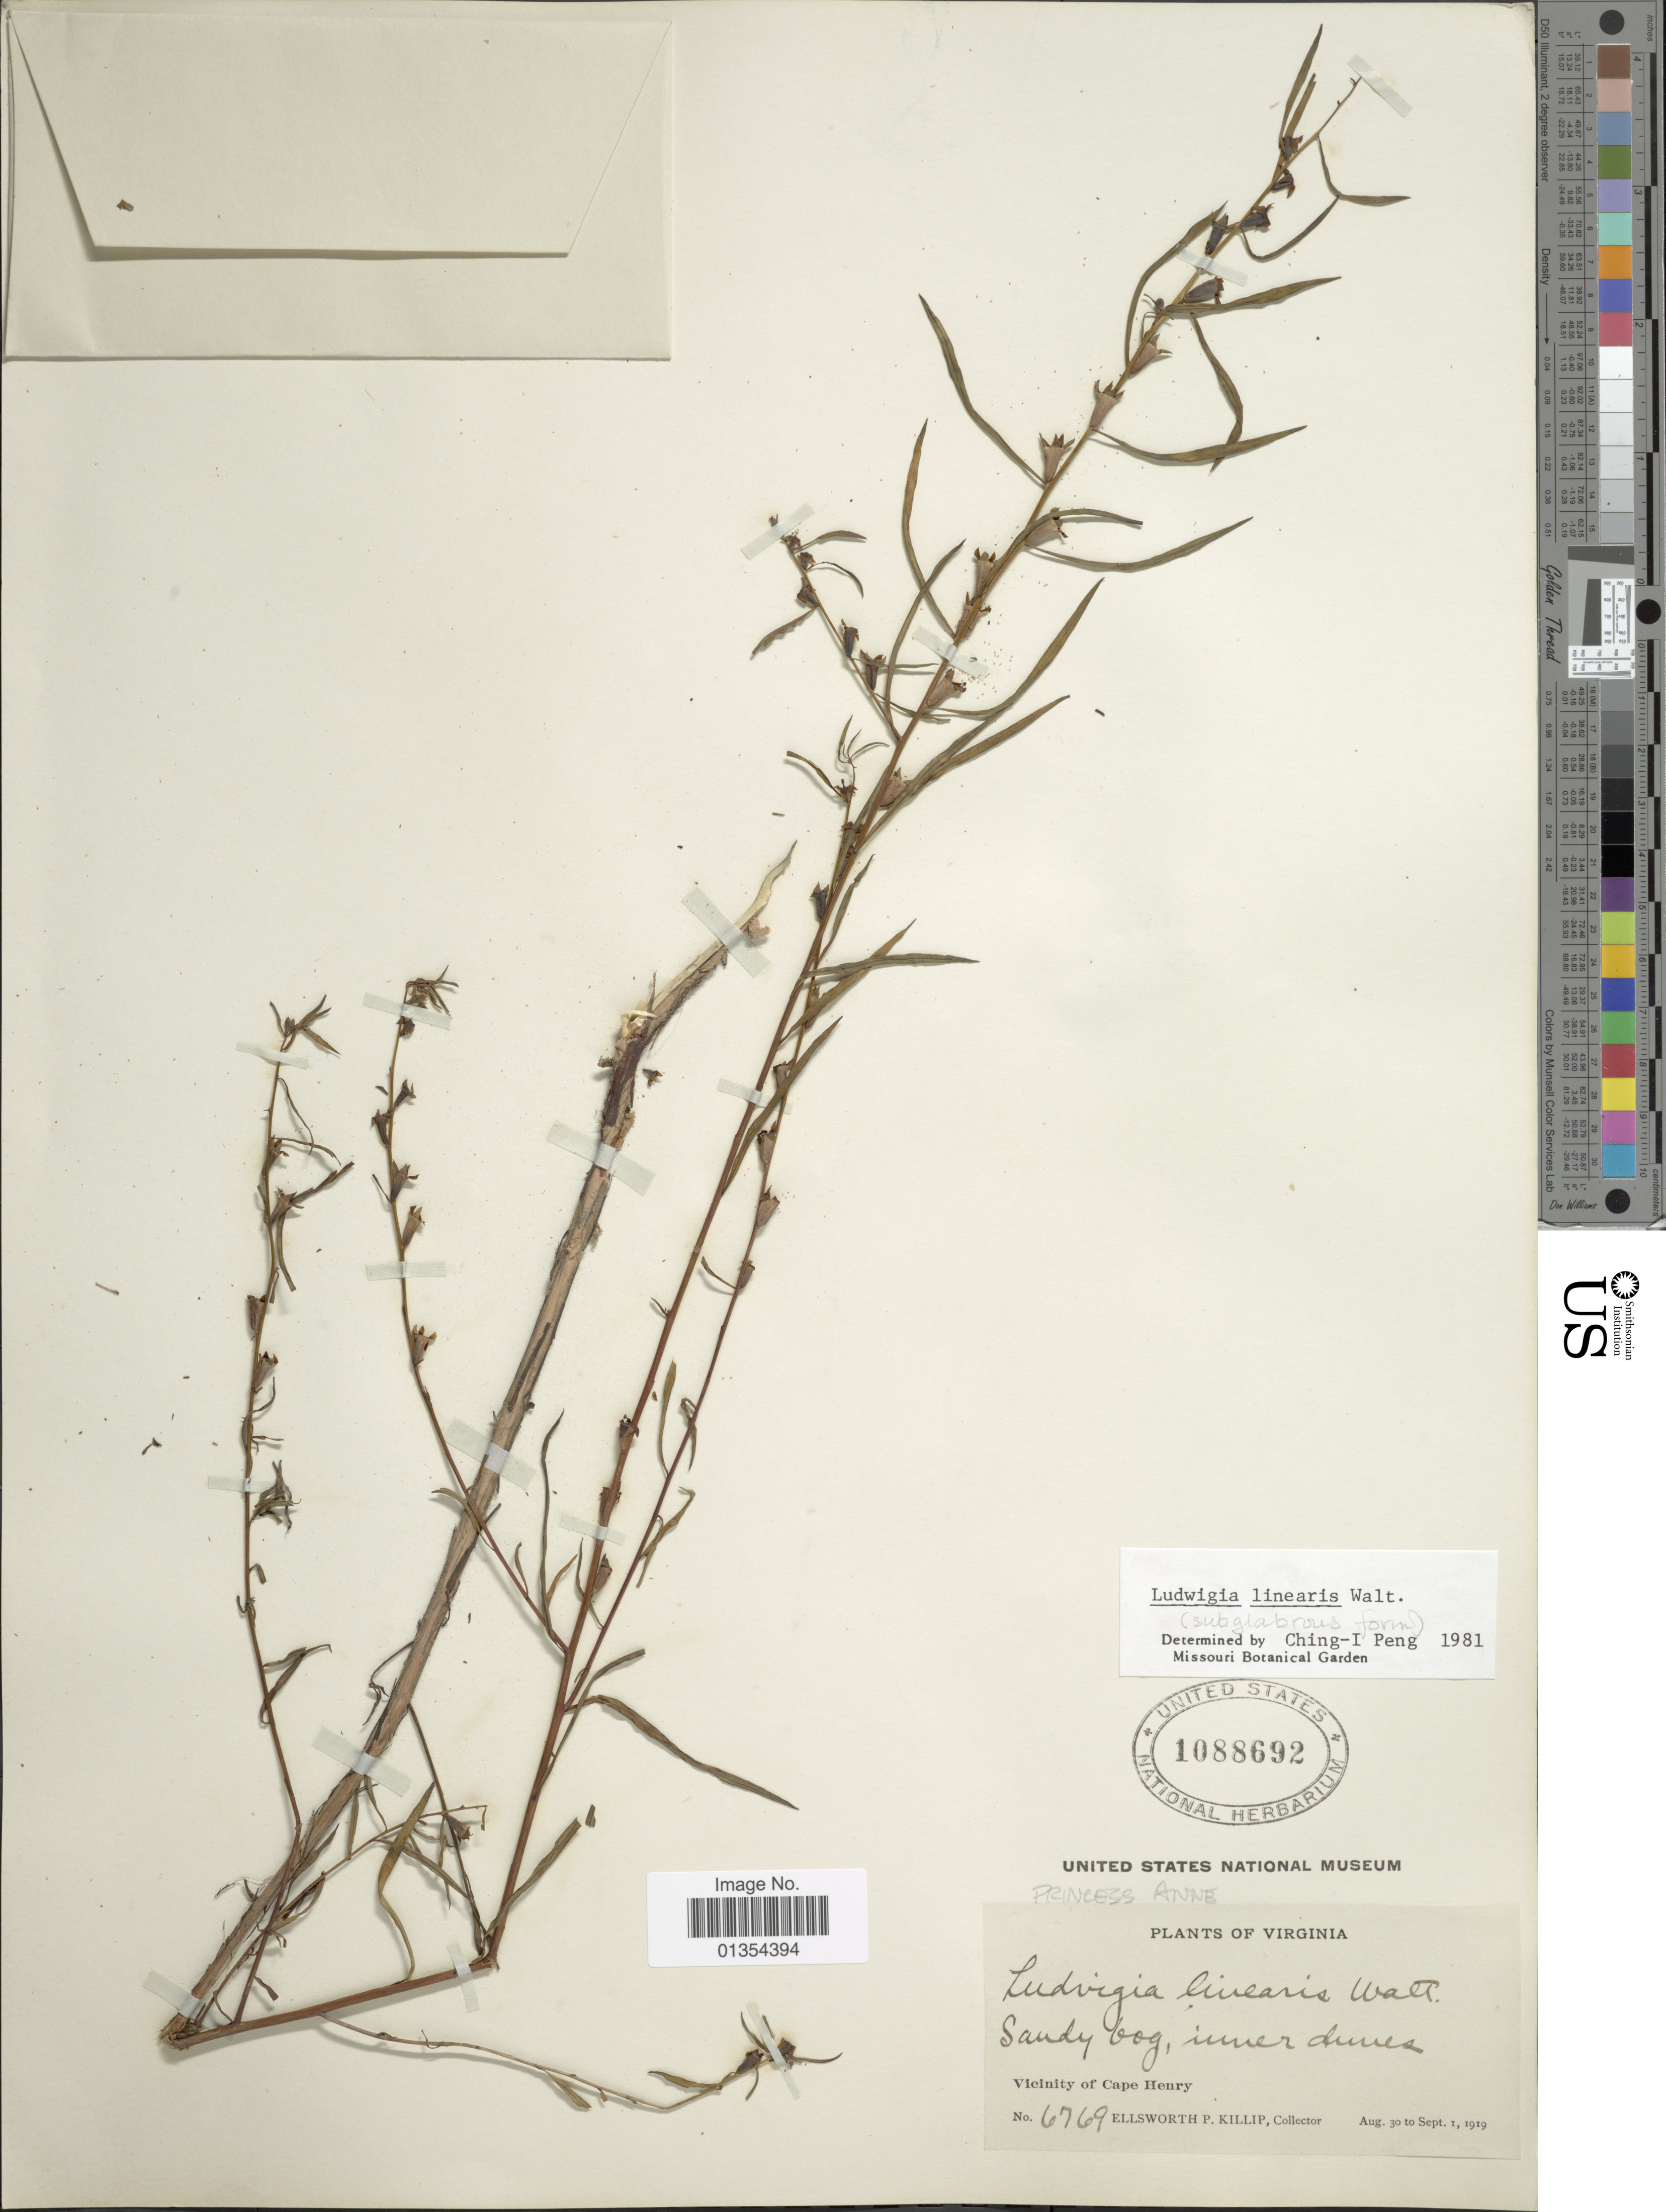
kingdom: Plantae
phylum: Tracheophyta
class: Magnoliopsida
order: Myrtales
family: Onagraceae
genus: Ludwigia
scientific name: Ludwigia linearis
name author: Walter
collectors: E. P. Killip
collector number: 6769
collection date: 1919-08-30/1919-09-01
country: United States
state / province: Virginia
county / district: City of Virginia Beach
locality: Vicinity of Cape Henry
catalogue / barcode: US 1088692